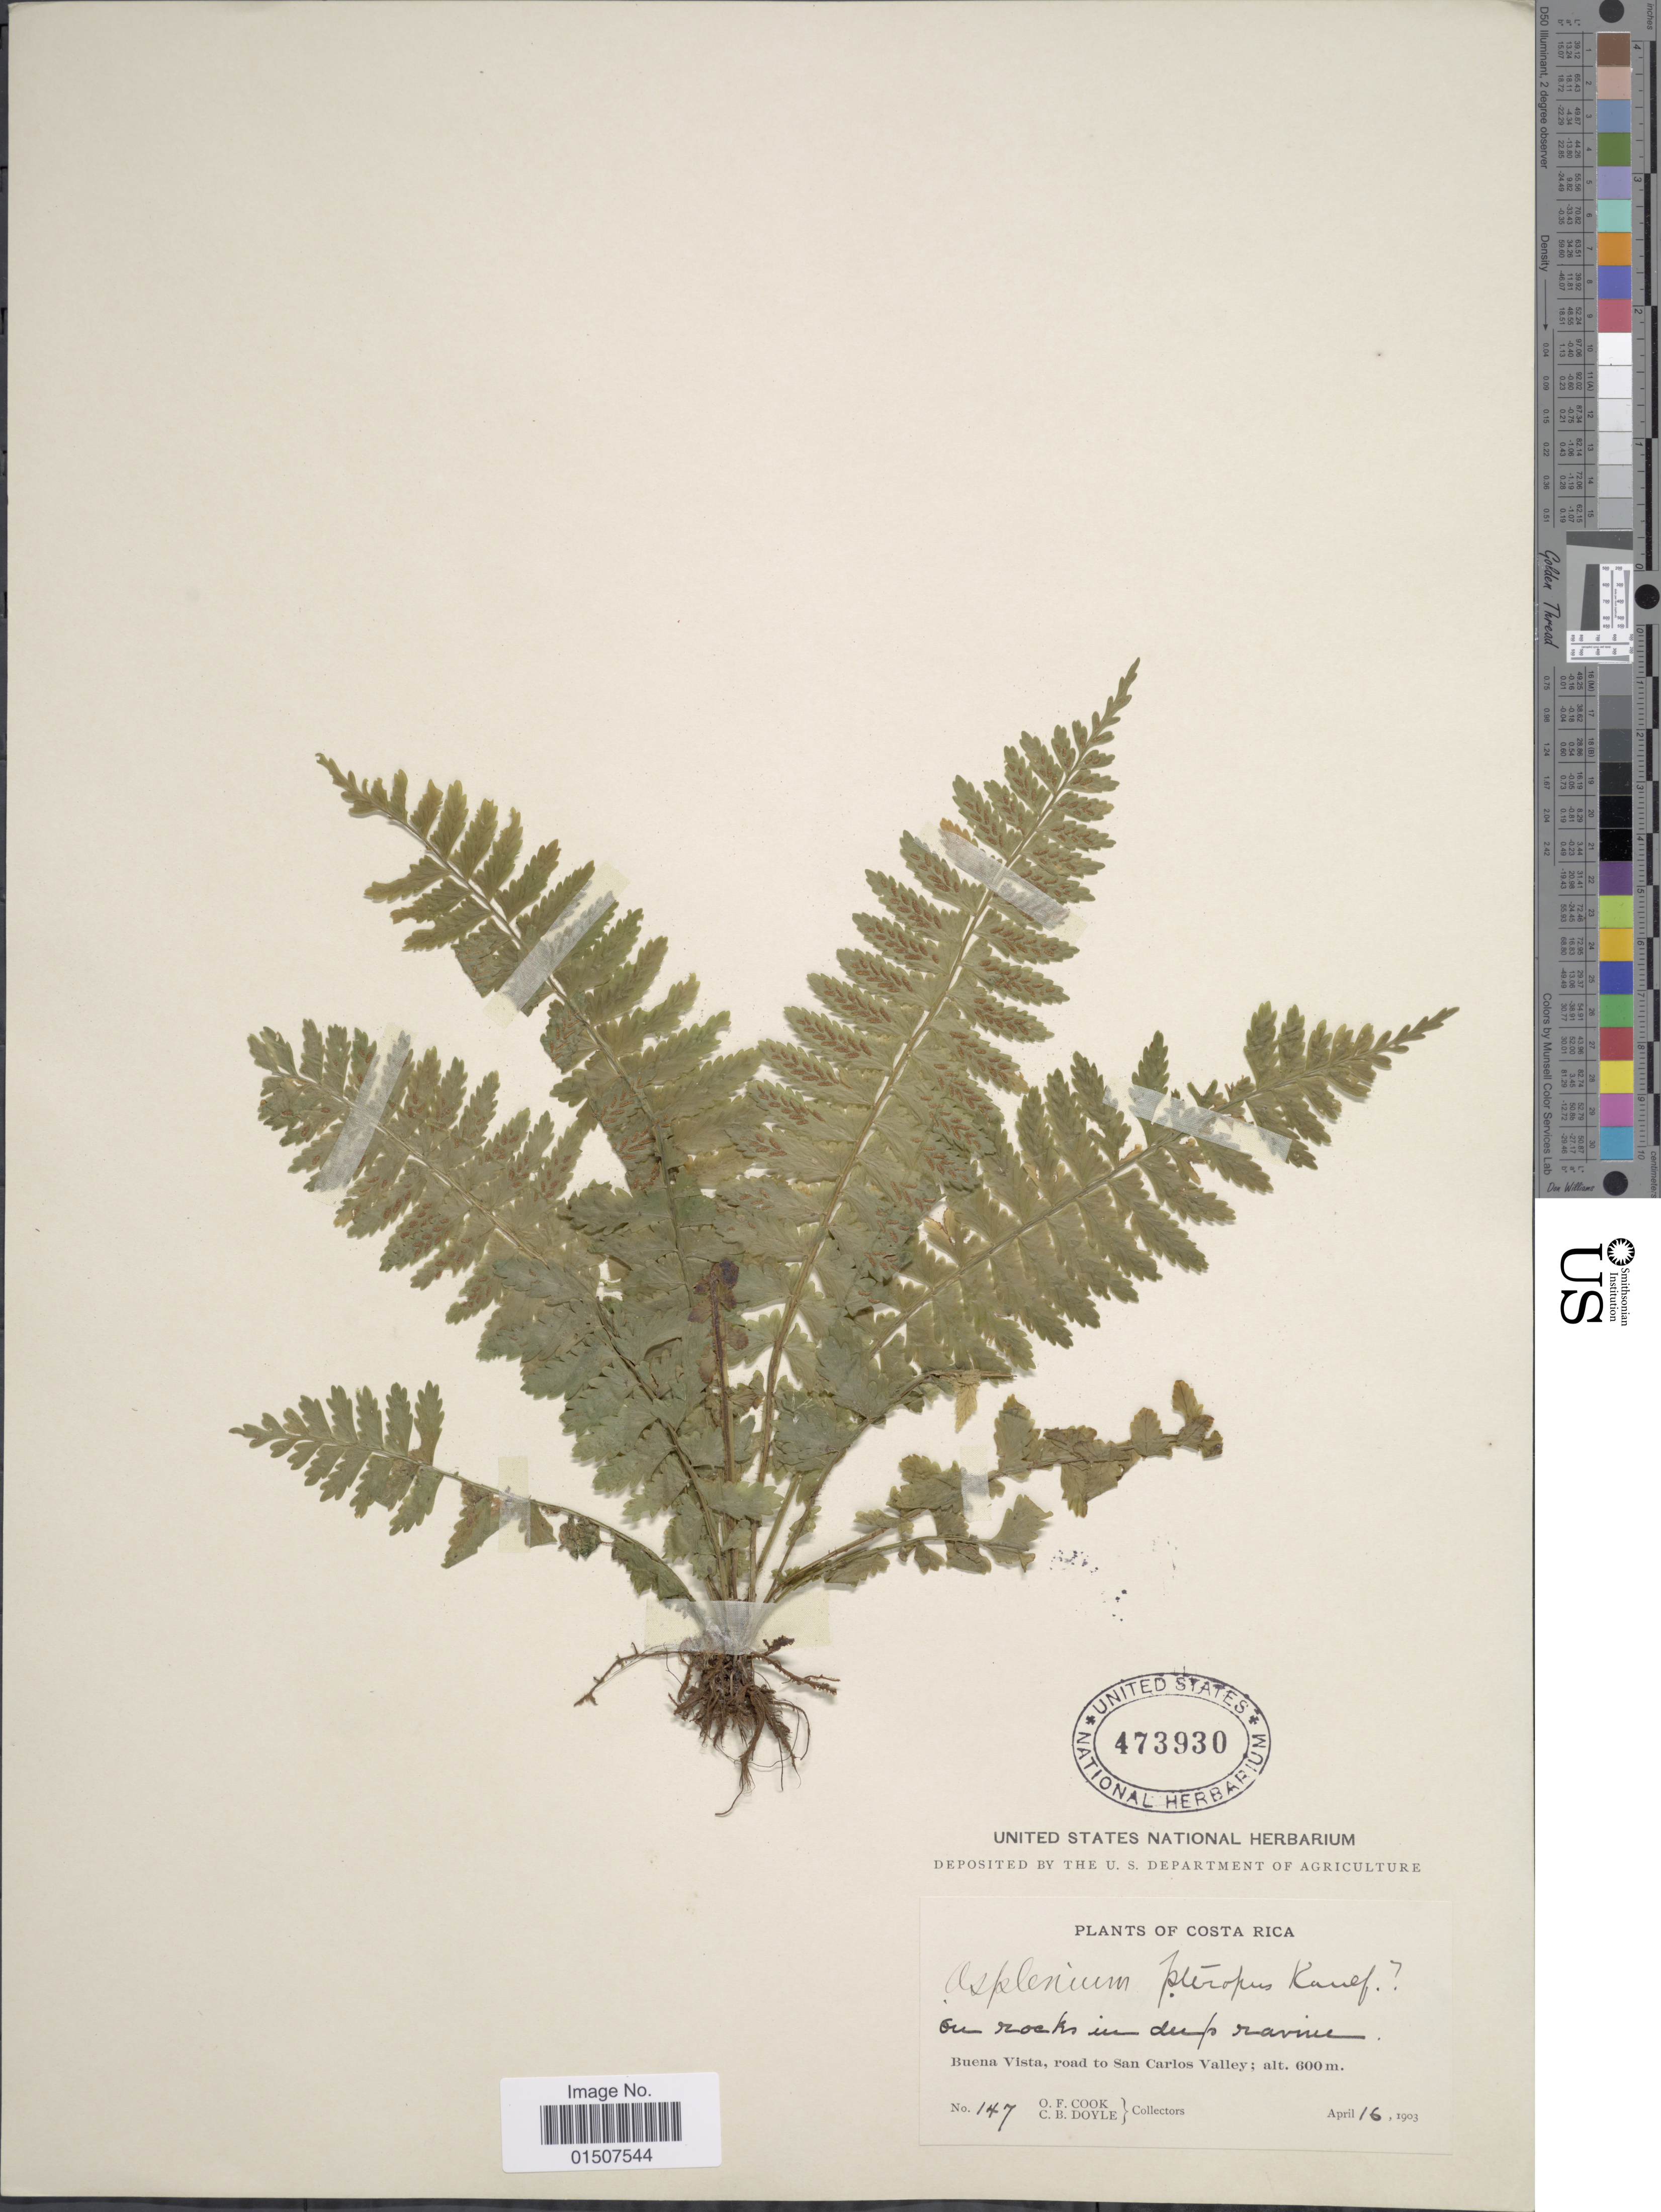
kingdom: Plantae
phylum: Tracheophyta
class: Polypodiopsida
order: Polypodiales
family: Aspleniaceae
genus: Asplenium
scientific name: Asplenium pteropus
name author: Kaulf.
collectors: O. F. Cook & C. Doyle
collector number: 147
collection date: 1903-04-16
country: Costa Rica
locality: Buena Vista, road to San Carlos Valley.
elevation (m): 600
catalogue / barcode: US 473930